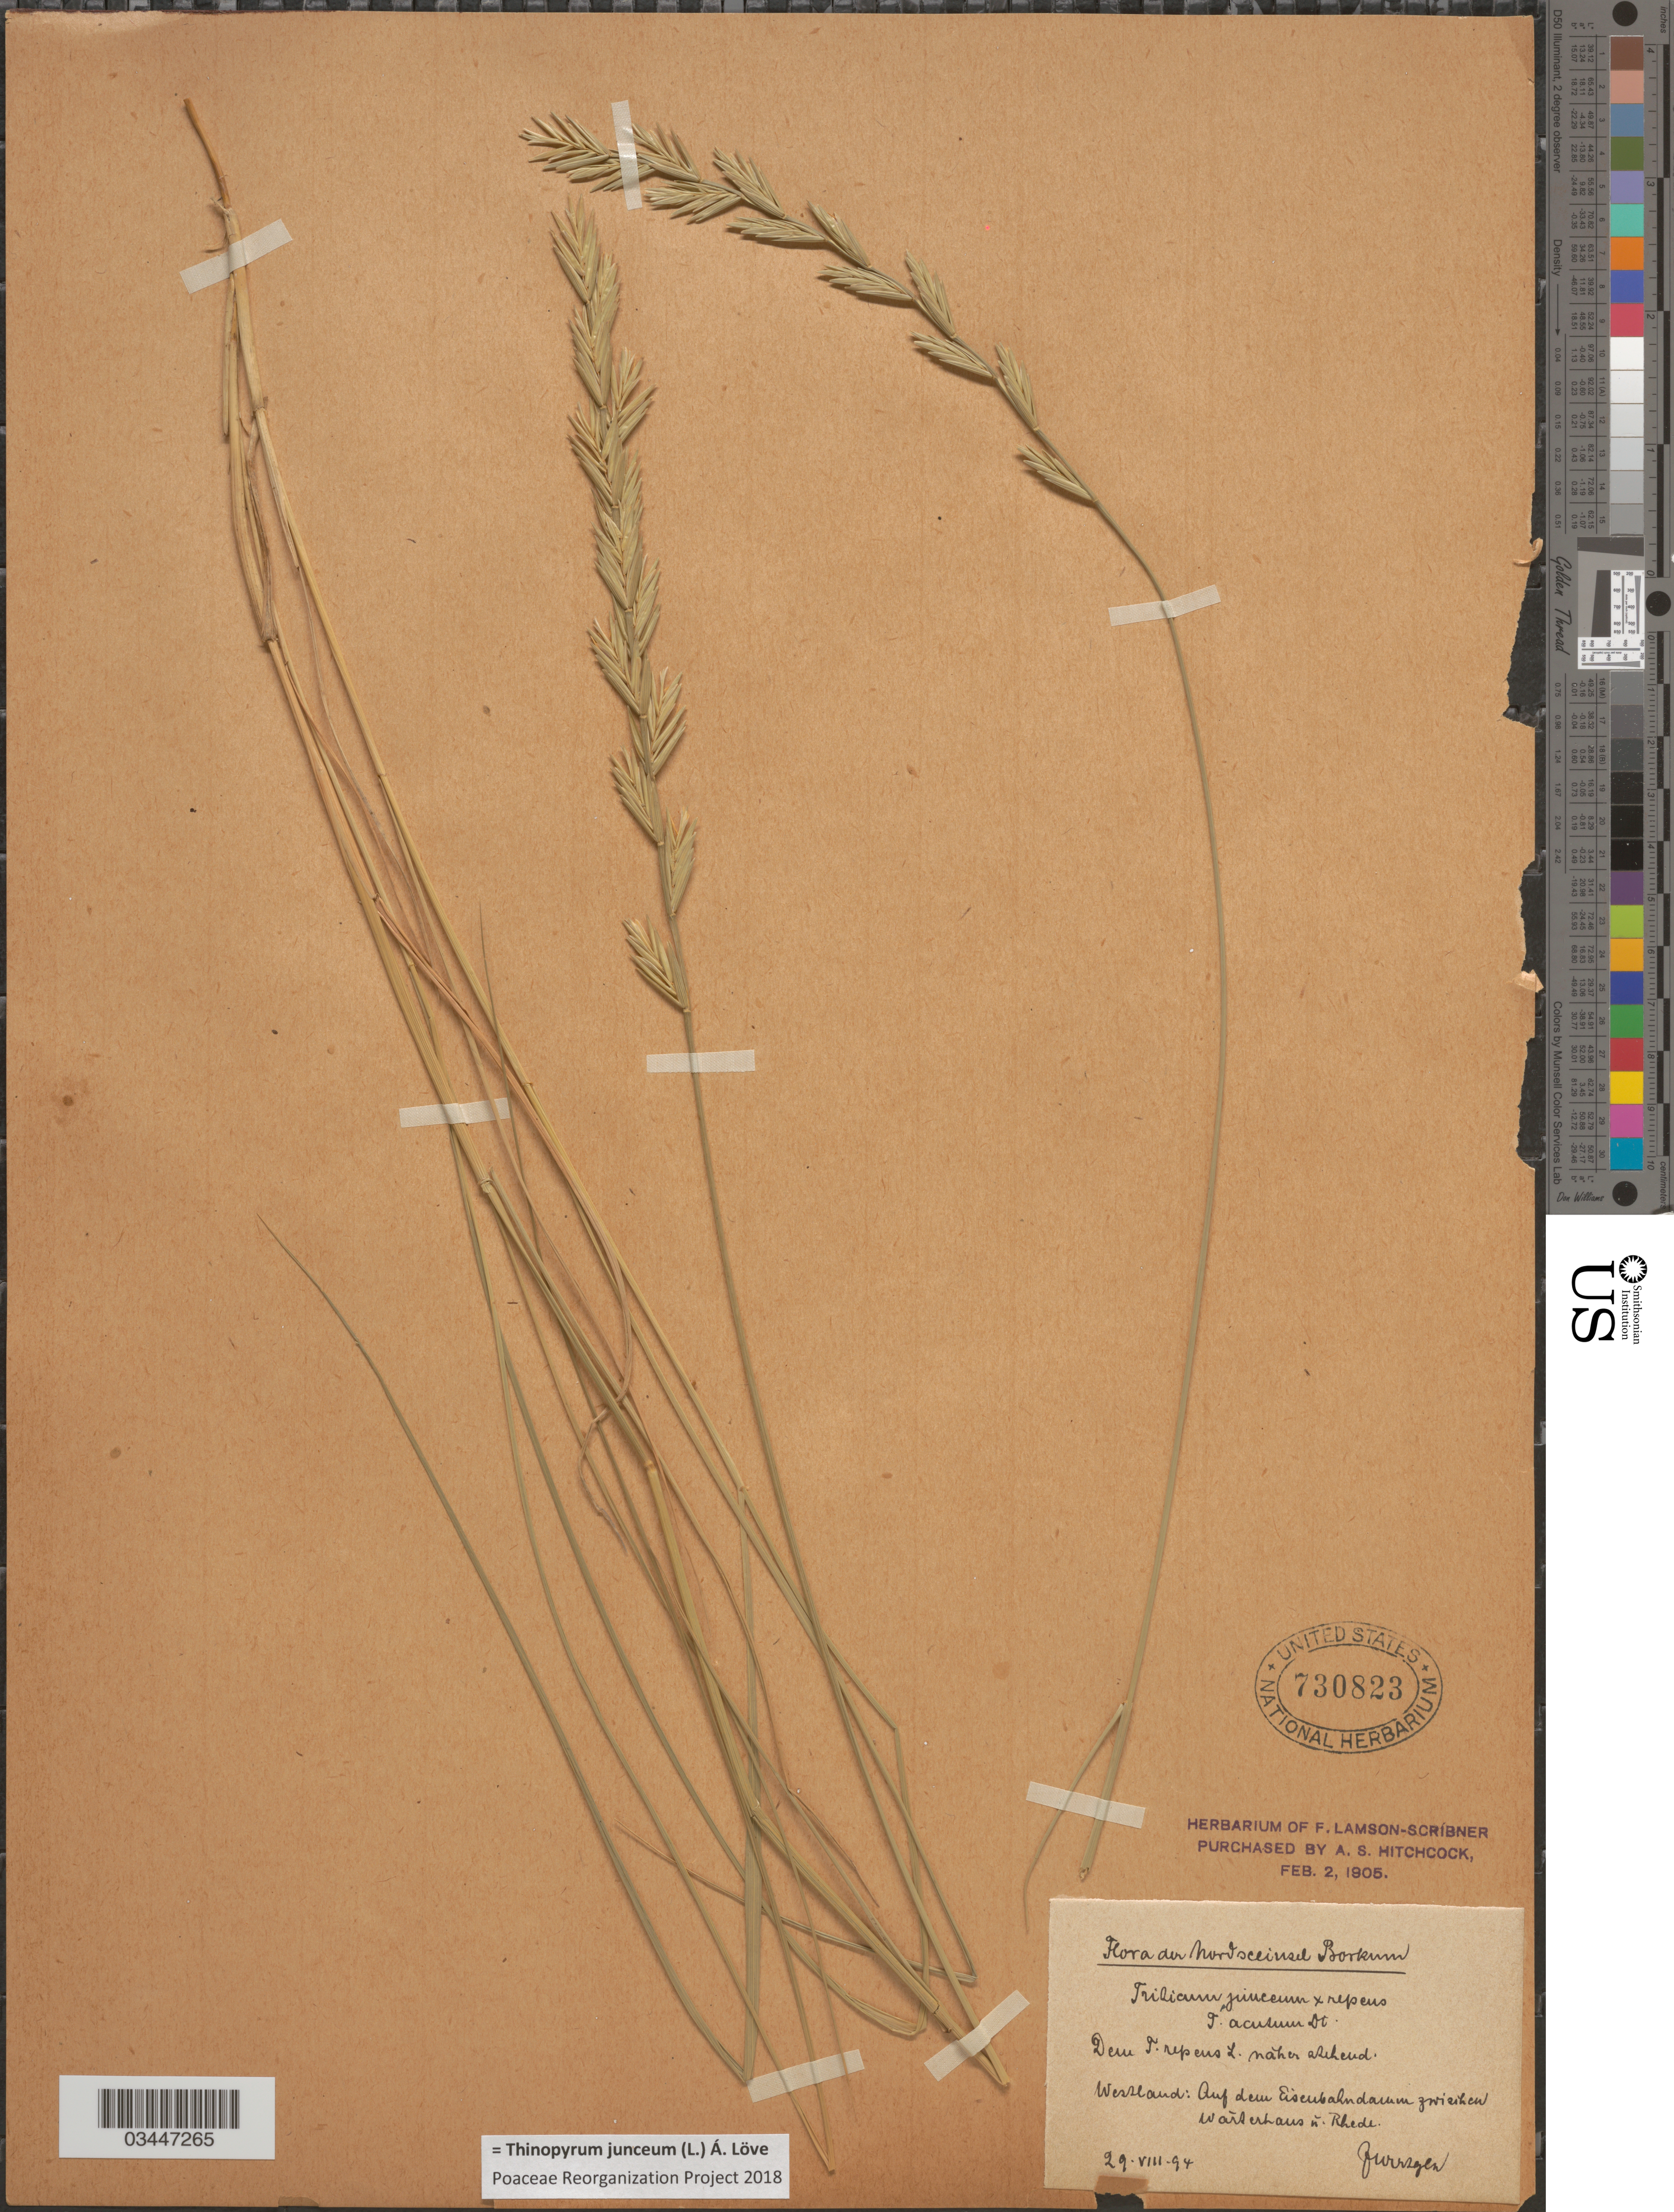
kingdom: Plantae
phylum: Tracheophyta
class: Liliopsida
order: Poales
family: Poaceae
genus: Thinopyrum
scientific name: Thinopyrum junceum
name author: (L.) Á. Löve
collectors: F. Wirtgen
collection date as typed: Transcribed d/m/y: 29/8/94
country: Germany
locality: Nordseeinsel Borkum. Westland: Auf dem Eisenbahndamm zwischen Wàsterhaus ü. Rhede.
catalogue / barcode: US 730823